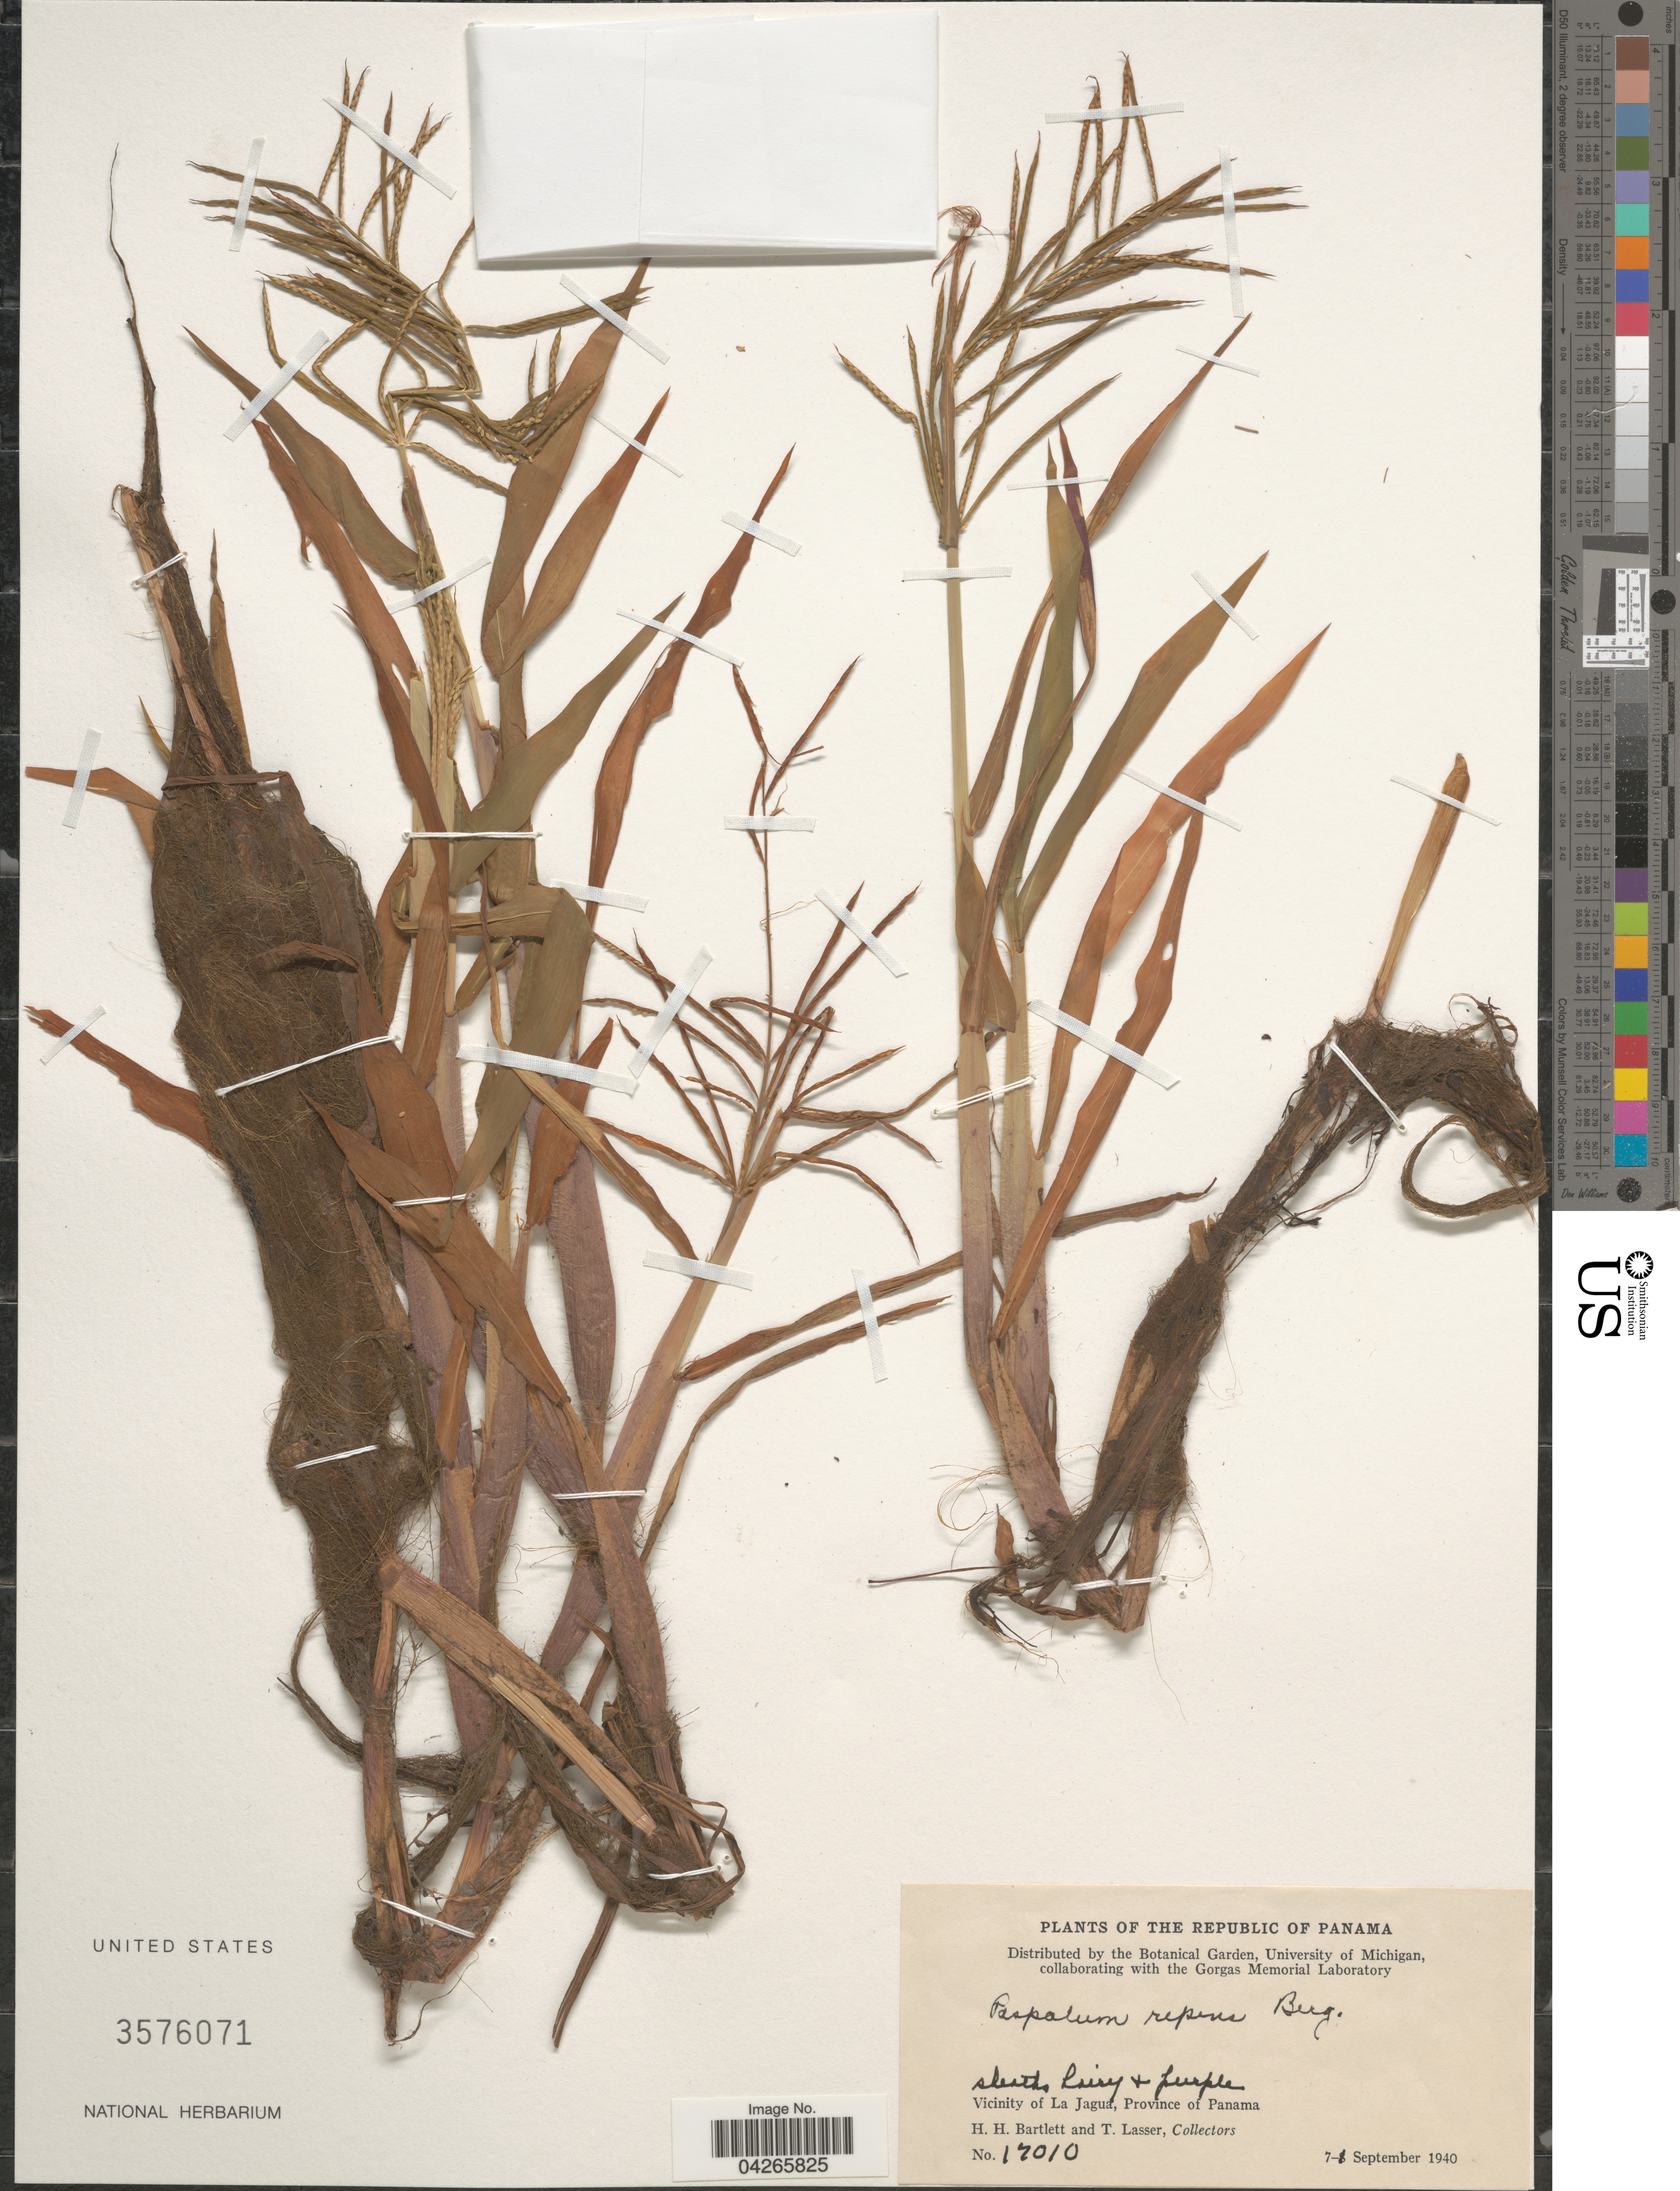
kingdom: Plantae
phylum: Tracheophyta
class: Liliopsida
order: Poales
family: Poaceae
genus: Paspalum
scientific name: Paspalum repens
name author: P.J. Bergius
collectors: H. H. Bartlett & T. Lasser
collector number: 17010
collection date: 1940-09-07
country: Panama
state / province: Panamá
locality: The Republic of Panama. Vicinity of La Jagua.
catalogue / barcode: US 3576071